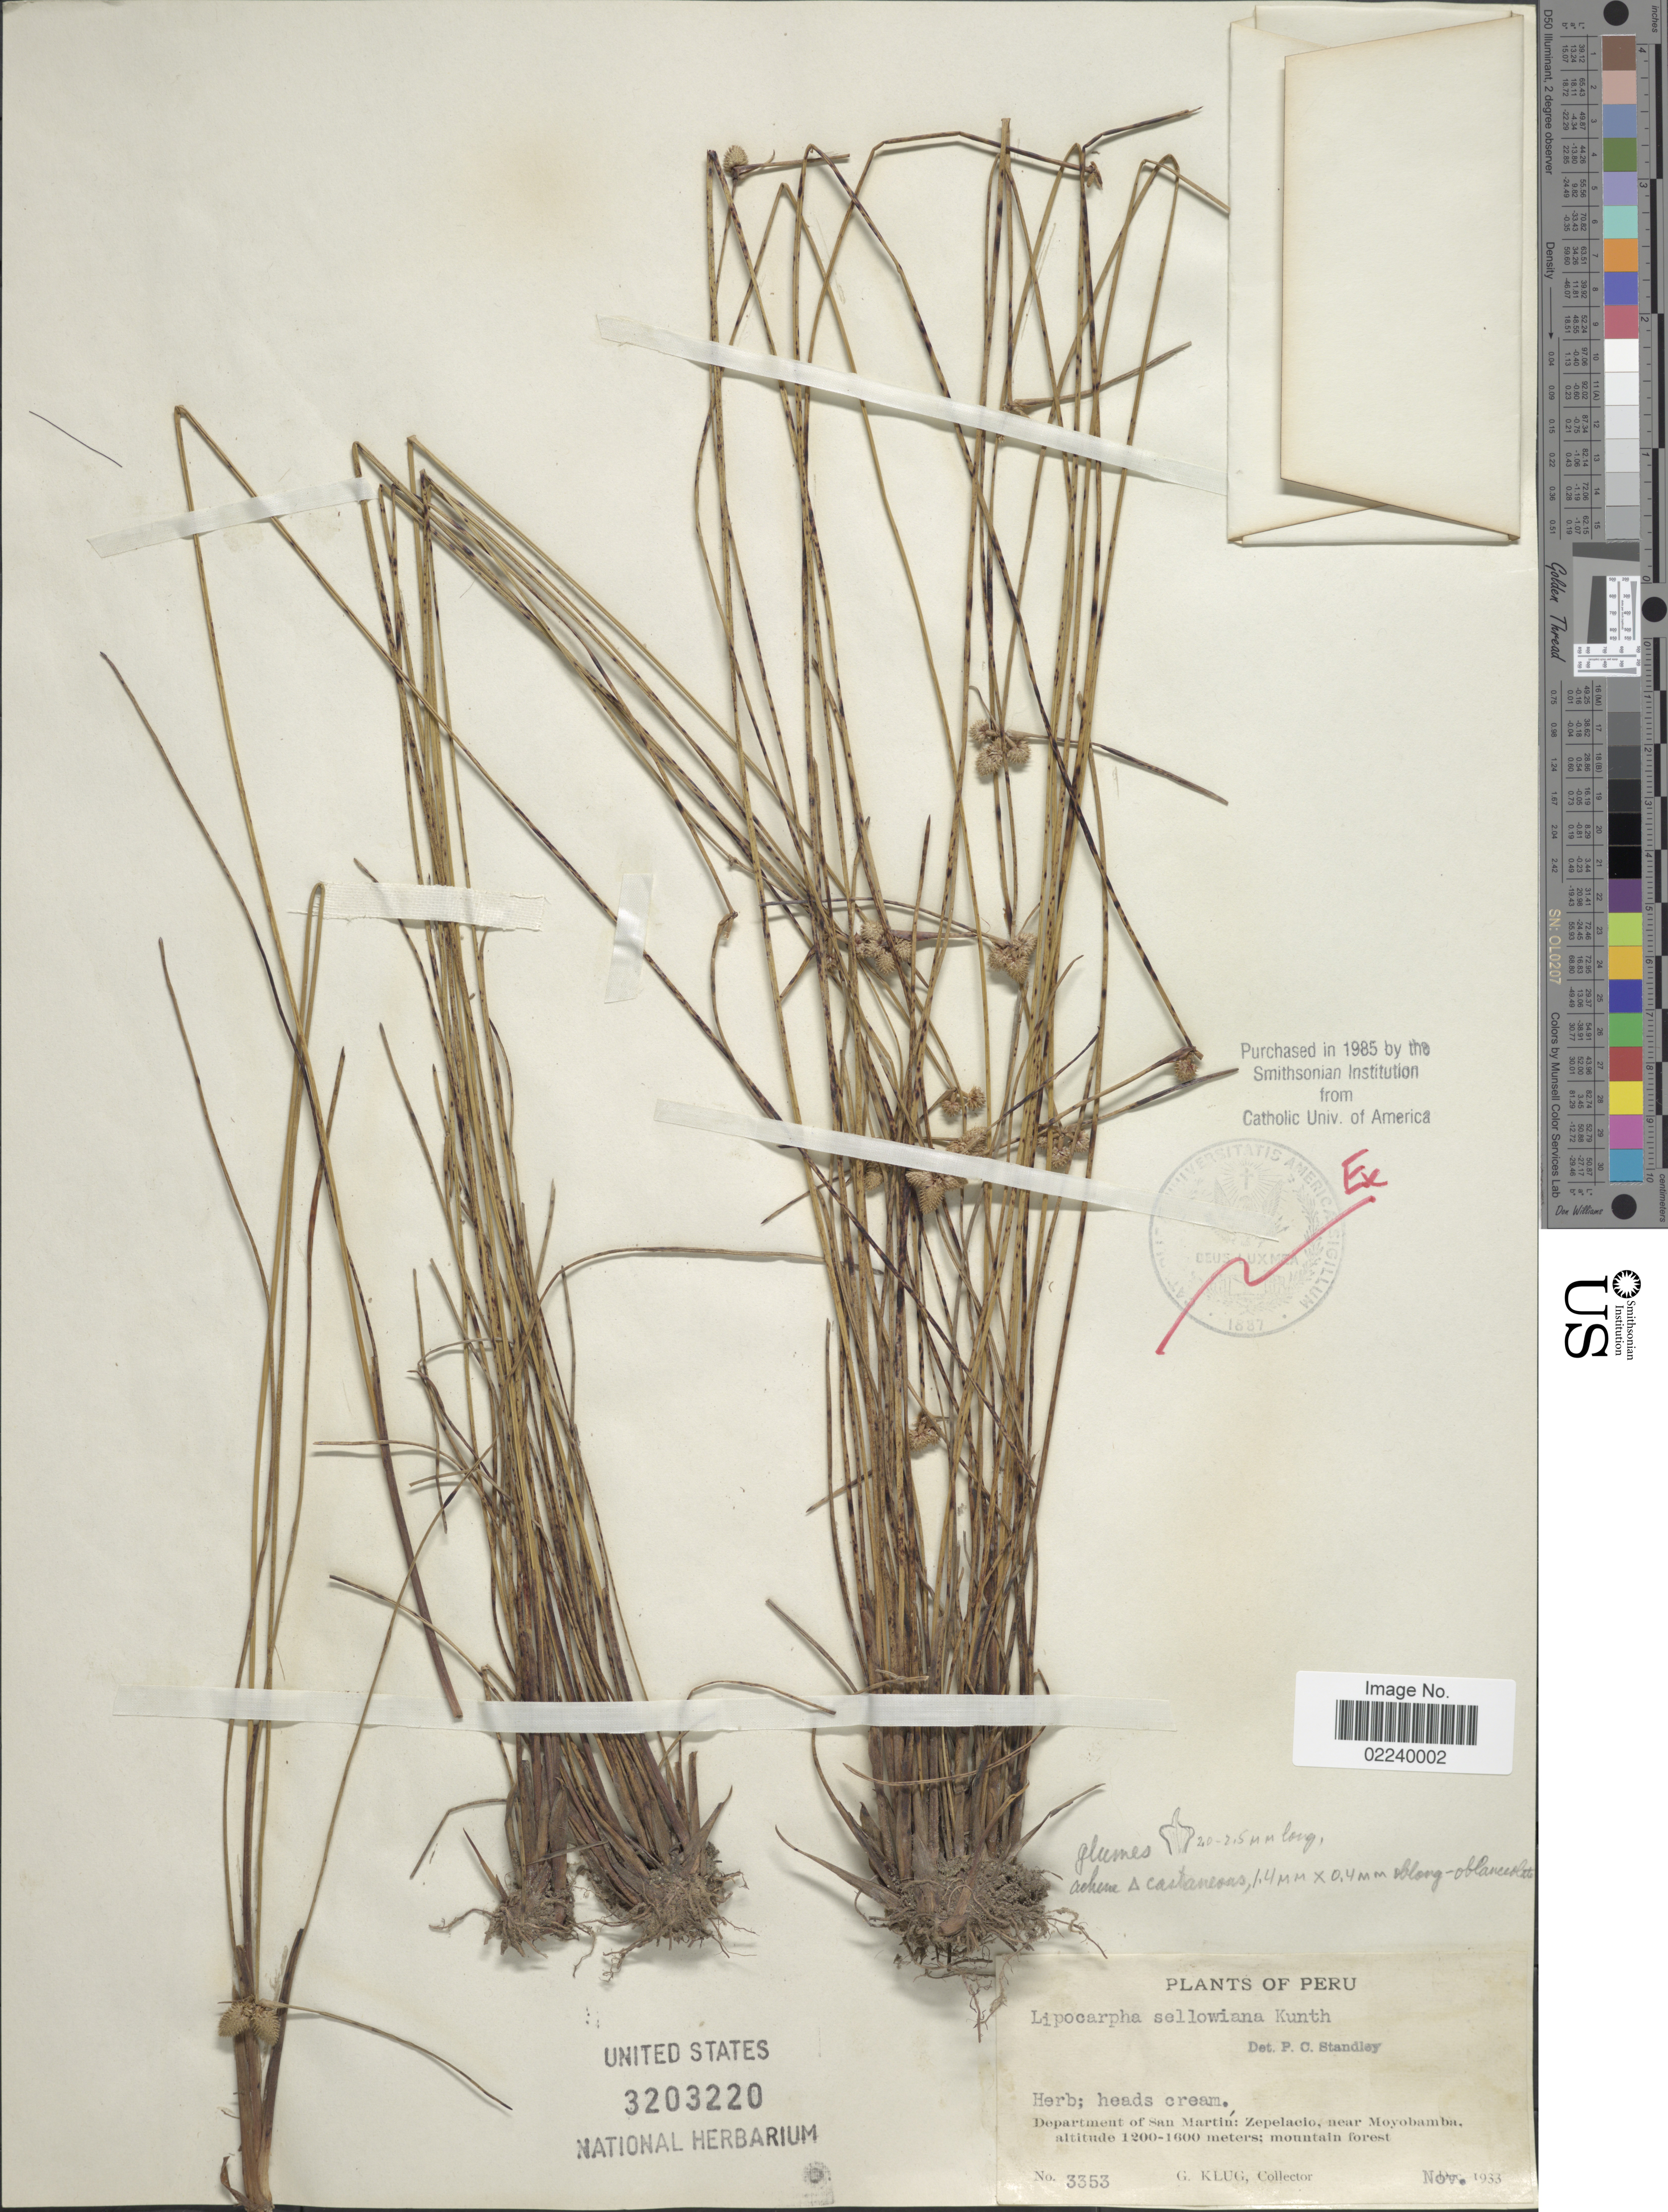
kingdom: Plantae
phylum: Tracheophyta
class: Liliopsida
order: Poales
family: Cyperaceae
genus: Cyperus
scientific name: Cyperus sellowianus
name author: (Kunth) T. Koyama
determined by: Strong, M. T., (US), Smithsonian Institution - National Museum of Natural History (UNITED STATES)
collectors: G. Klug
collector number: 3353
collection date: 1933-11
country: Peru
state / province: San Martín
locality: Zepelacio, near Moyobamba, mountain forest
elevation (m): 1200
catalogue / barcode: US 3203220